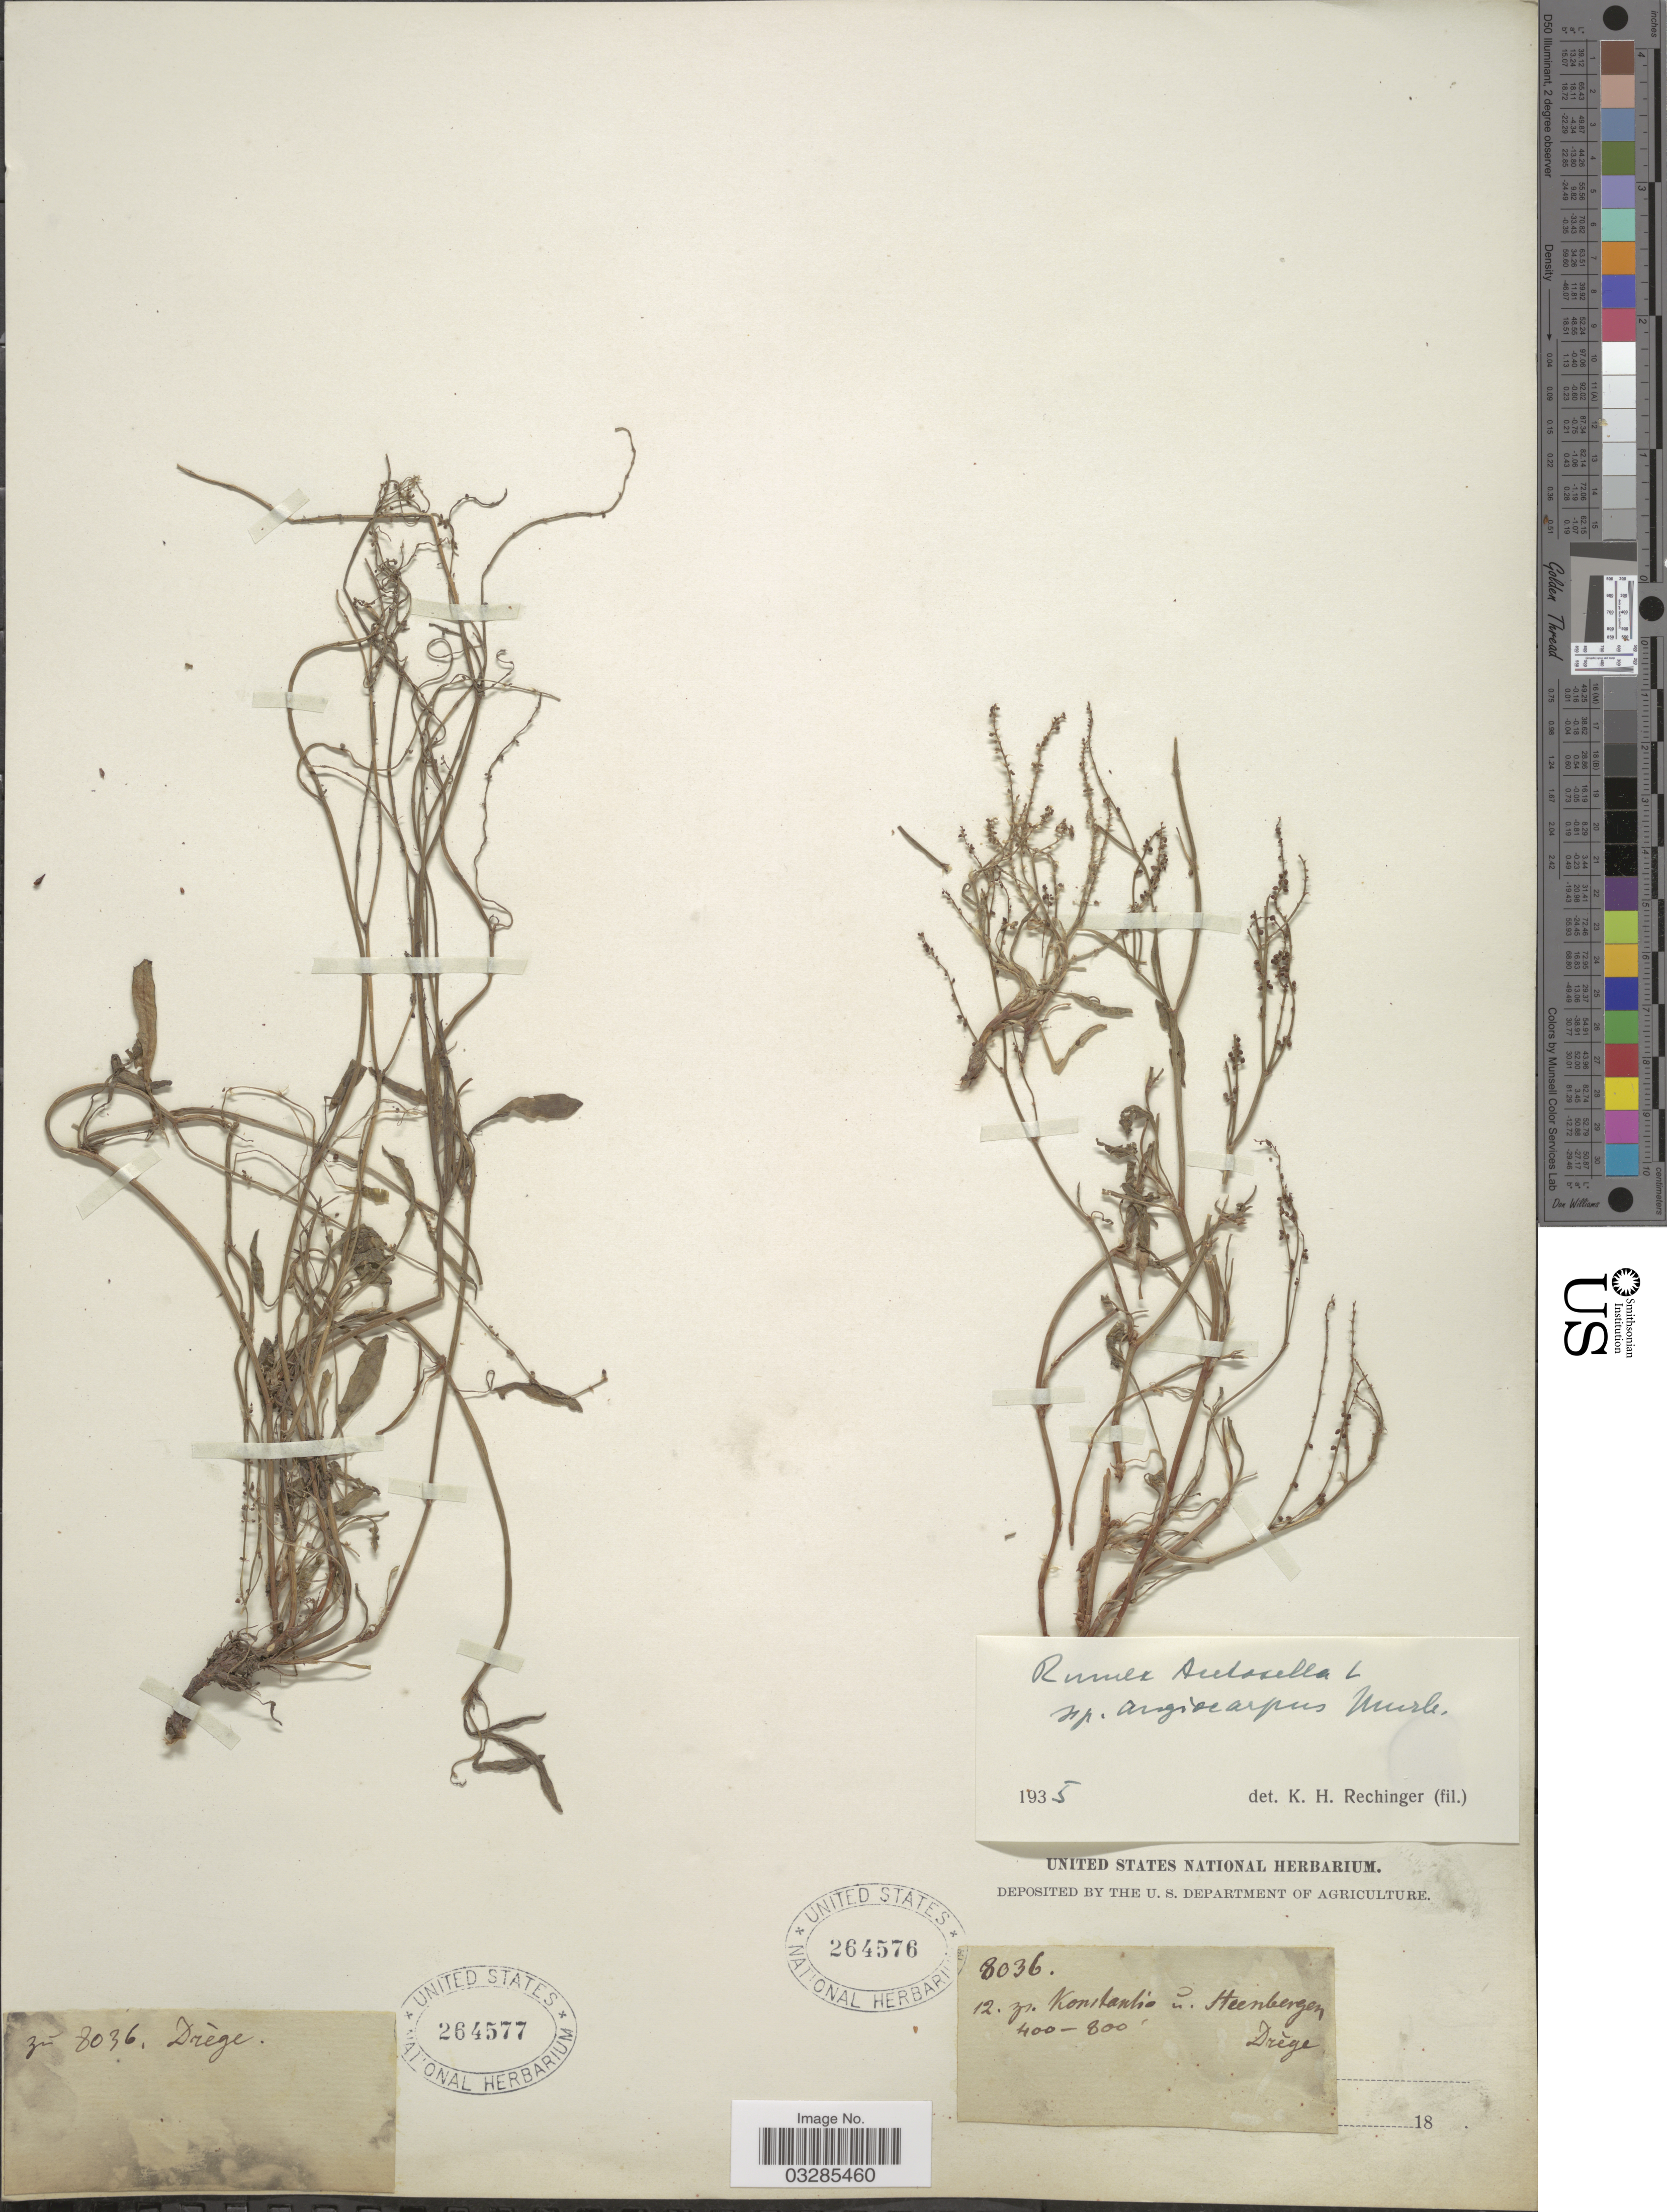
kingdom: Plantae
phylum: Tracheophyta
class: Magnoliopsida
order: Caryophyllales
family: Polygonaceae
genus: Rumex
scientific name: Rumex acetosella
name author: L.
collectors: Drege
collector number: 8036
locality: Konstantio ... Steenbergen [Steenbergen is a city in the Netherlands, but Drege collected almost exclusively in South Africa]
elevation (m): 122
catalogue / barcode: US 264577